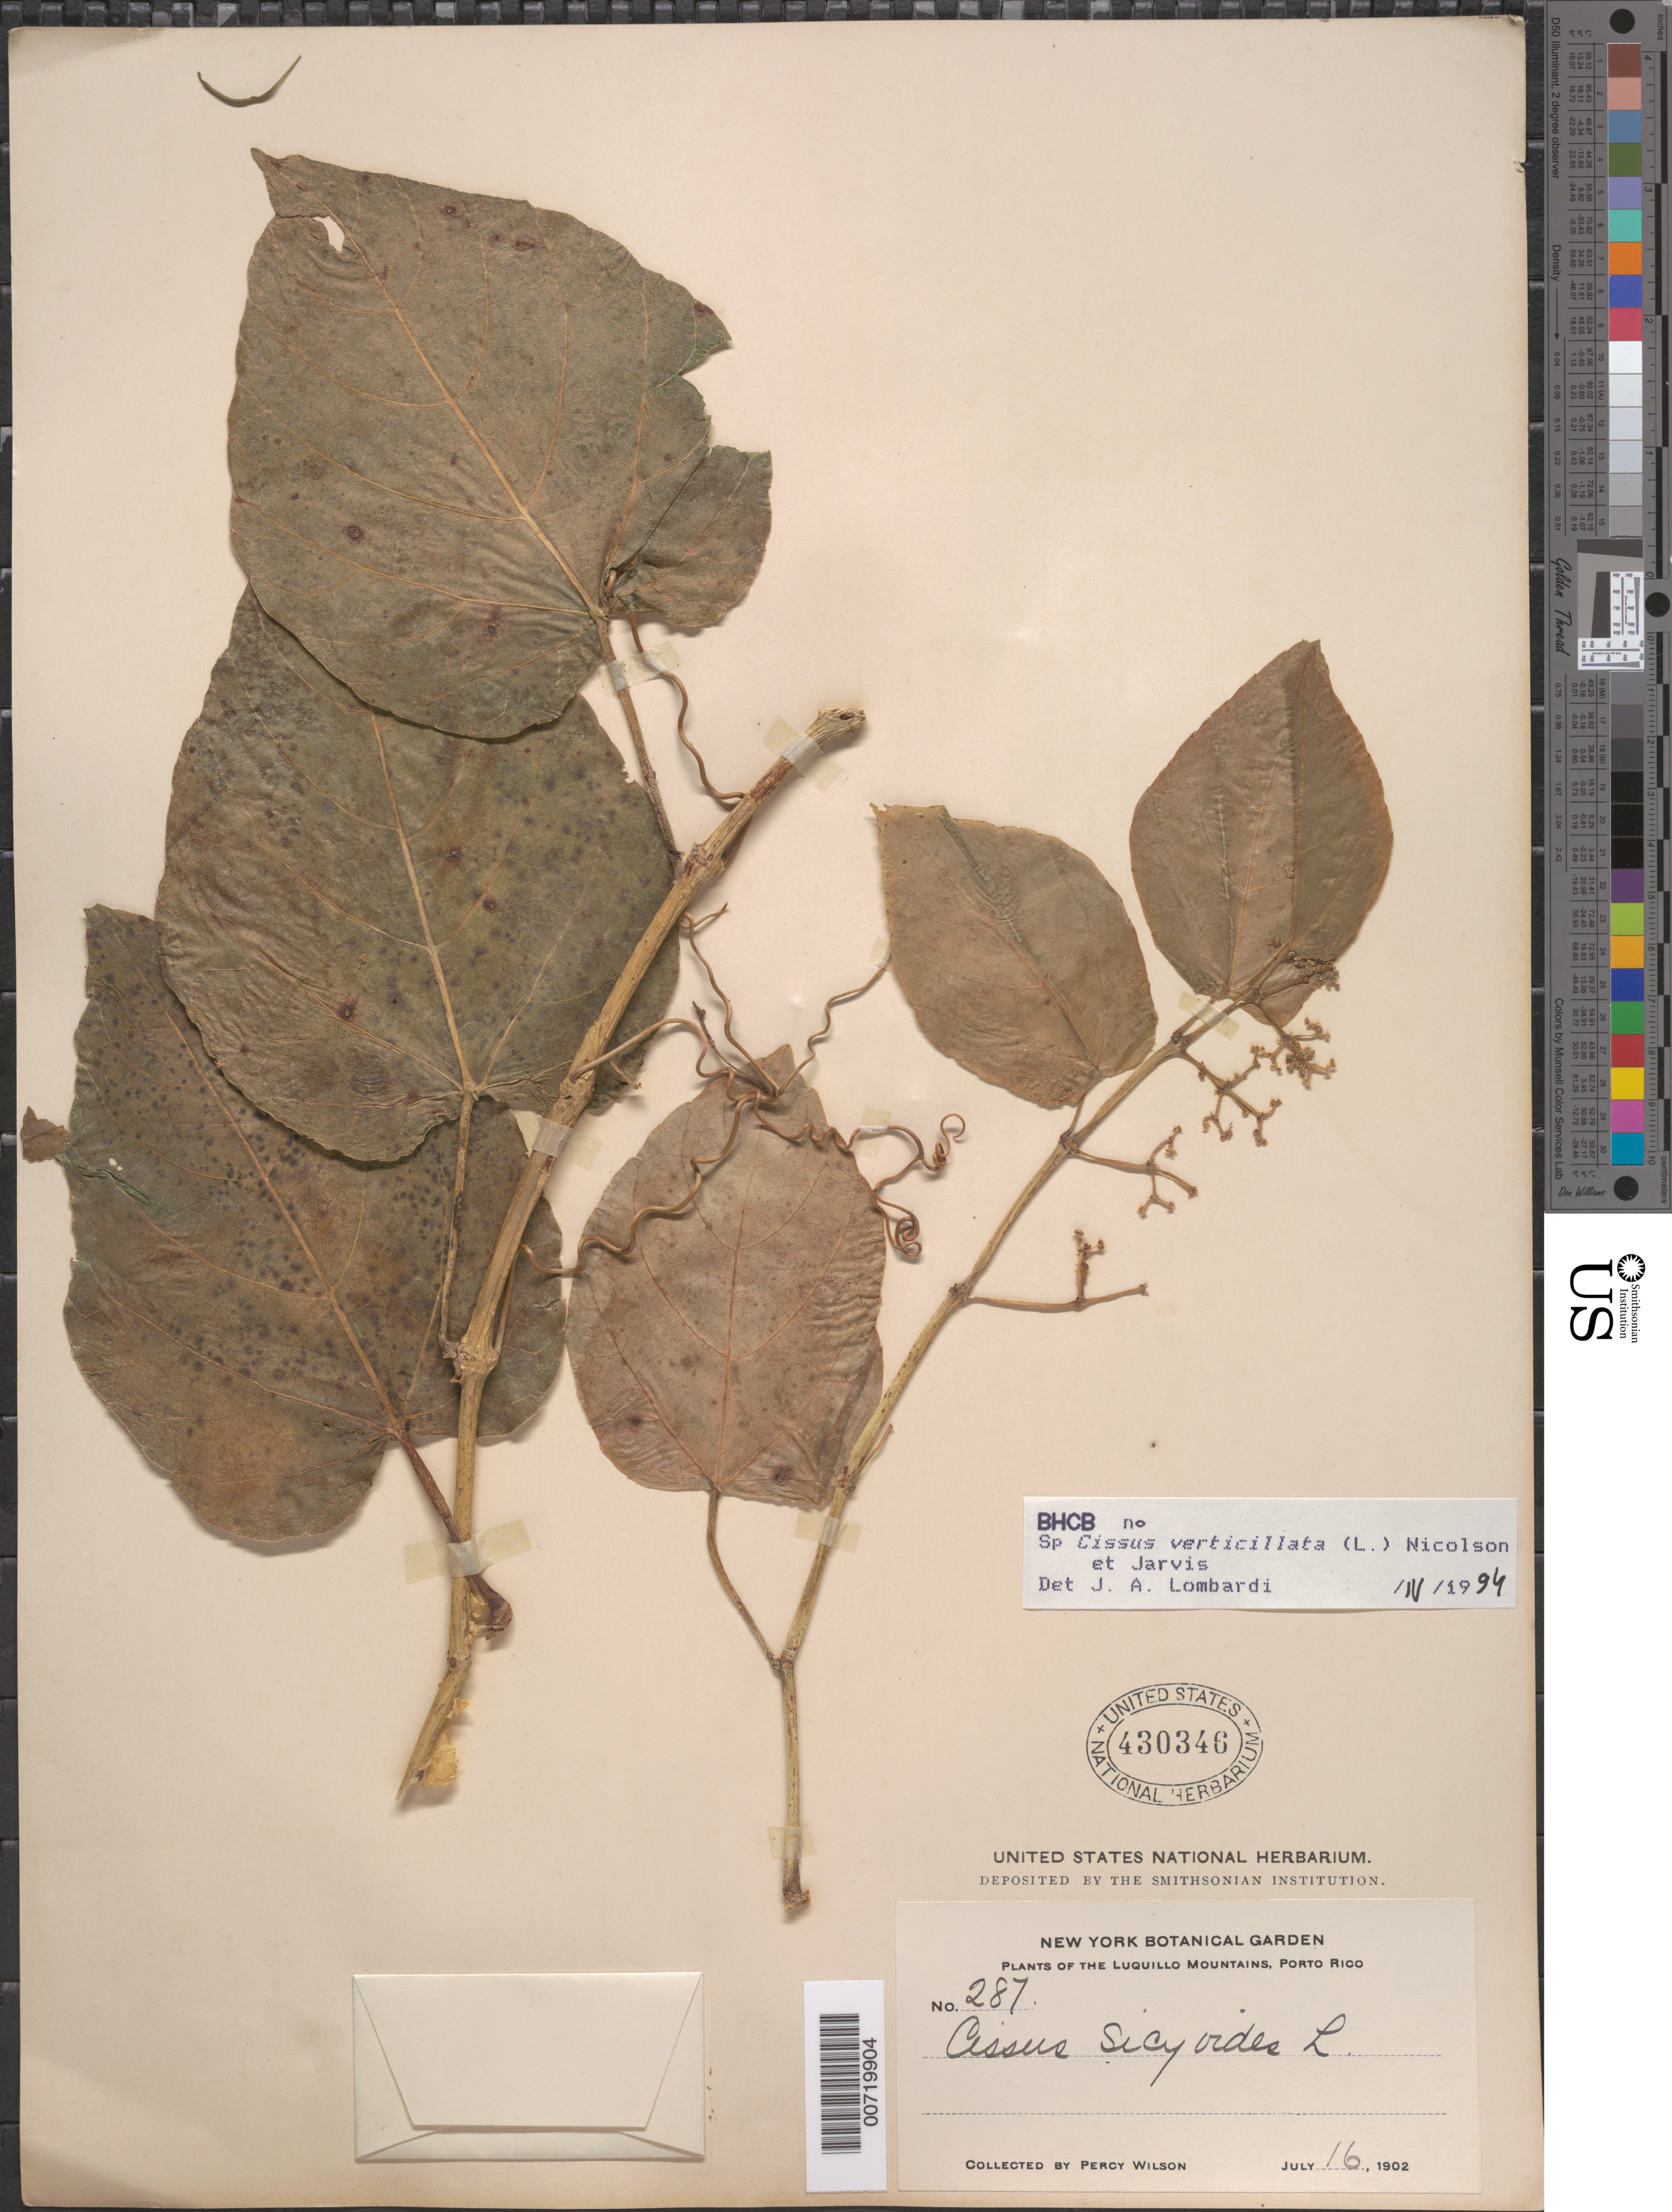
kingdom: Plantae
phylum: Tracheophyta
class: Magnoliopsida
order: Vitales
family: Vitaceae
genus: Cissus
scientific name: Cissus verticillata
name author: (L.) Nicolson & C.E. Jarvis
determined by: Lombardi, Julio A.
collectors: P. Wilson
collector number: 287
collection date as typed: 16 Jul 1902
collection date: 1902-07-16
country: Puerto Rico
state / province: Luquillo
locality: Luquillo Mts.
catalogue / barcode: US 430346